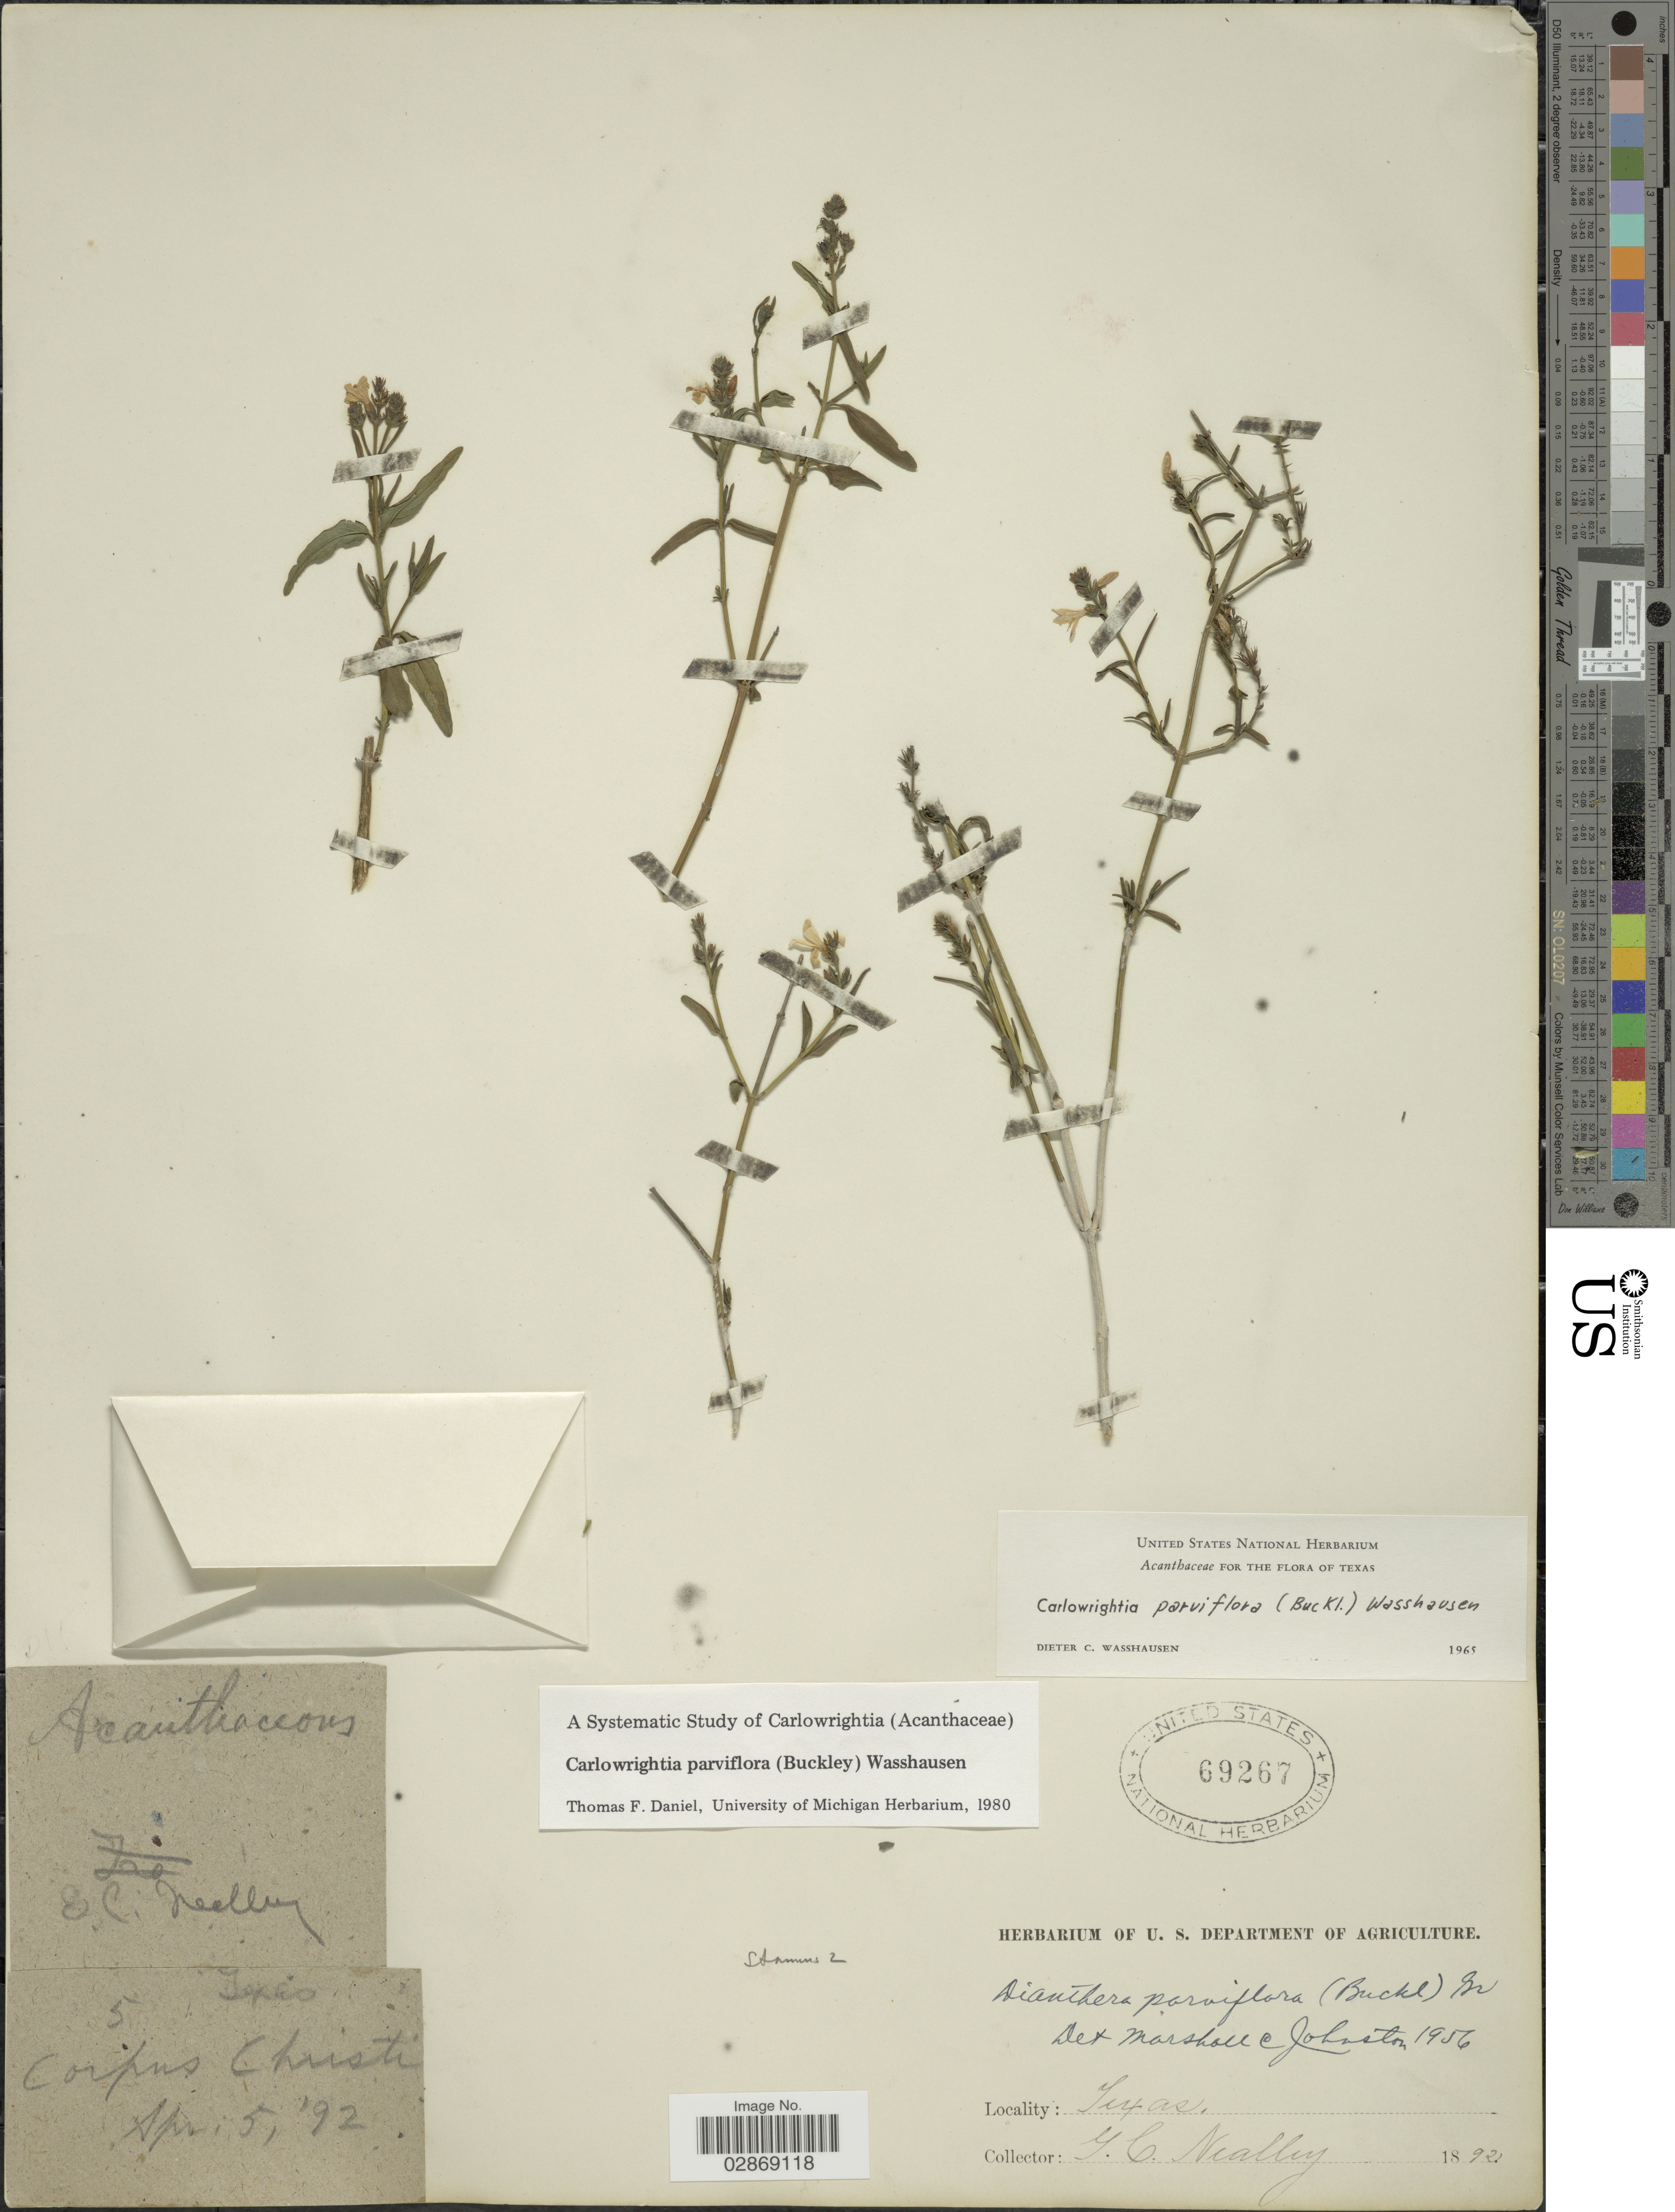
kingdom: Plantae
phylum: Tracheophyta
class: Magnoliopsida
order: Lamiales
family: Acanthaceae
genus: Carlowrightia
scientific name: Carlowrightia parvifolia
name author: Brandegee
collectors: G. C. Nealley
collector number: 5?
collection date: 1892-04-05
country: United States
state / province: Texas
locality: Corpus Christi.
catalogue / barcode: US 69267